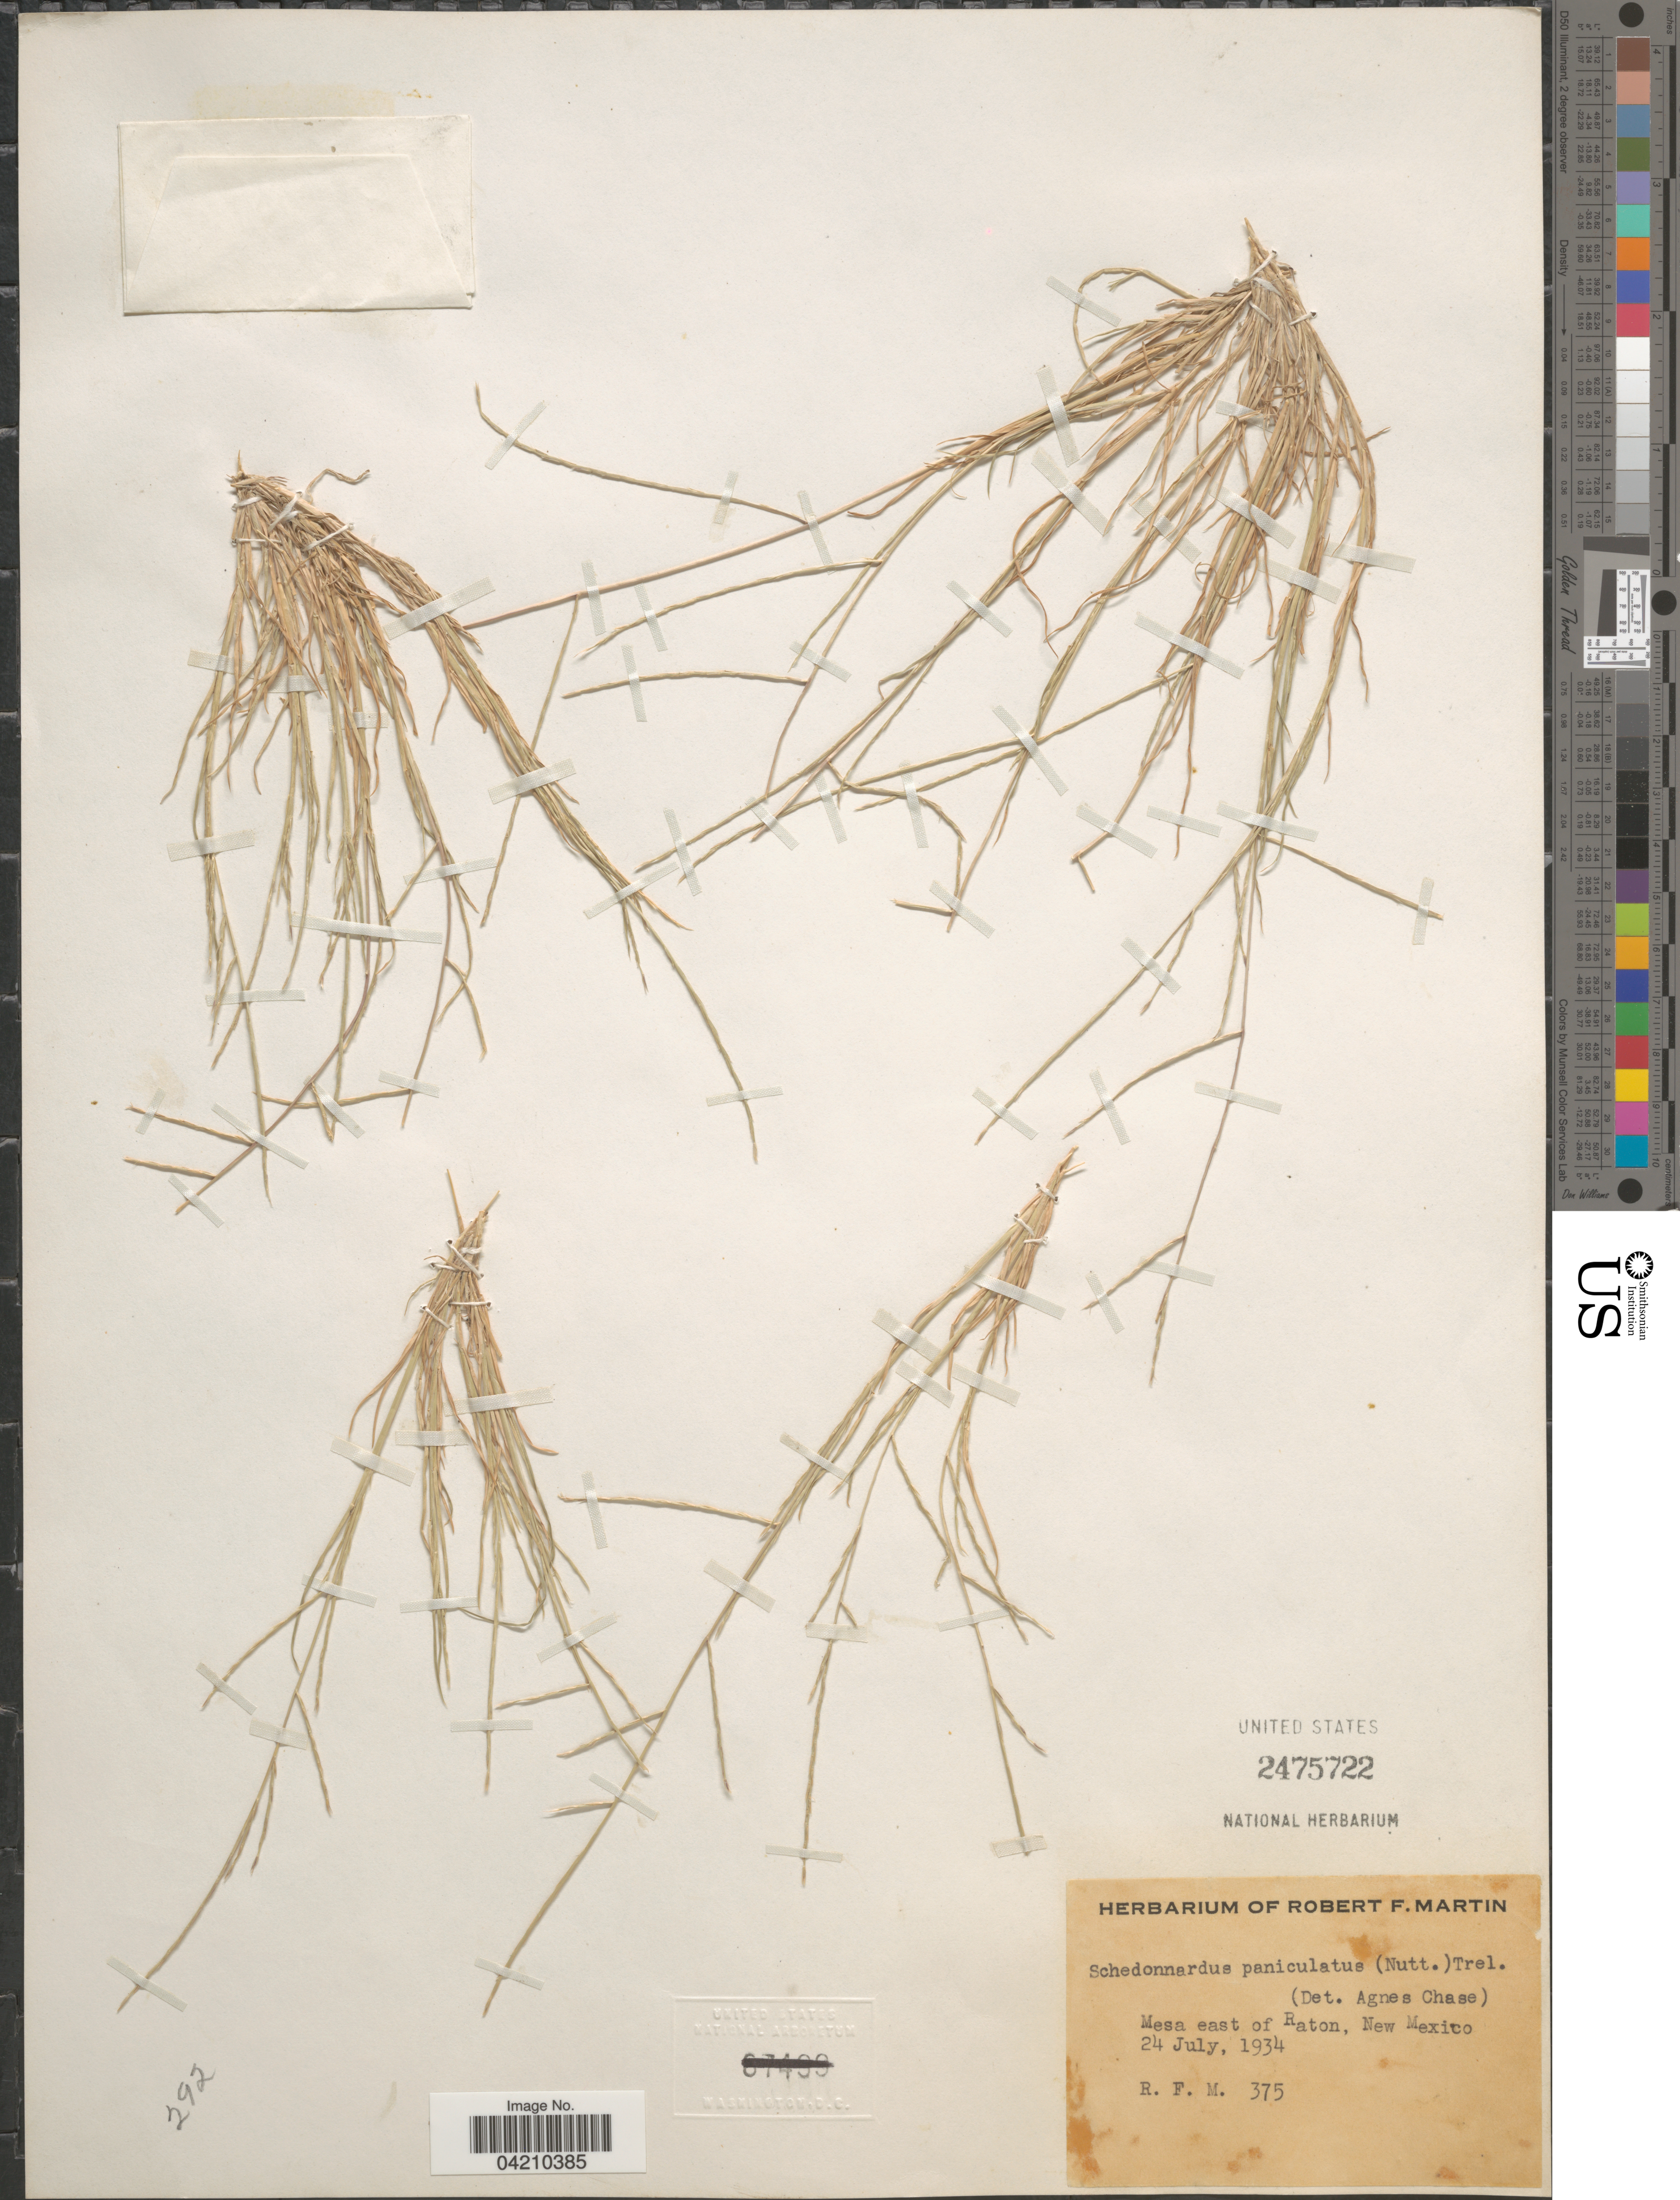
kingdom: Plantae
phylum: Tracheophyta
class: Liliopsida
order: Poales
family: Poaceae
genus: Muhlenbergia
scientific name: Muhlenbergia paniculata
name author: (Nutt.) Columbus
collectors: R. F. Martin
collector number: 375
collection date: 1934-07-24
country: United States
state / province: New Mexico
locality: Mesa east of Raton.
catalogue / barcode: US 2475722